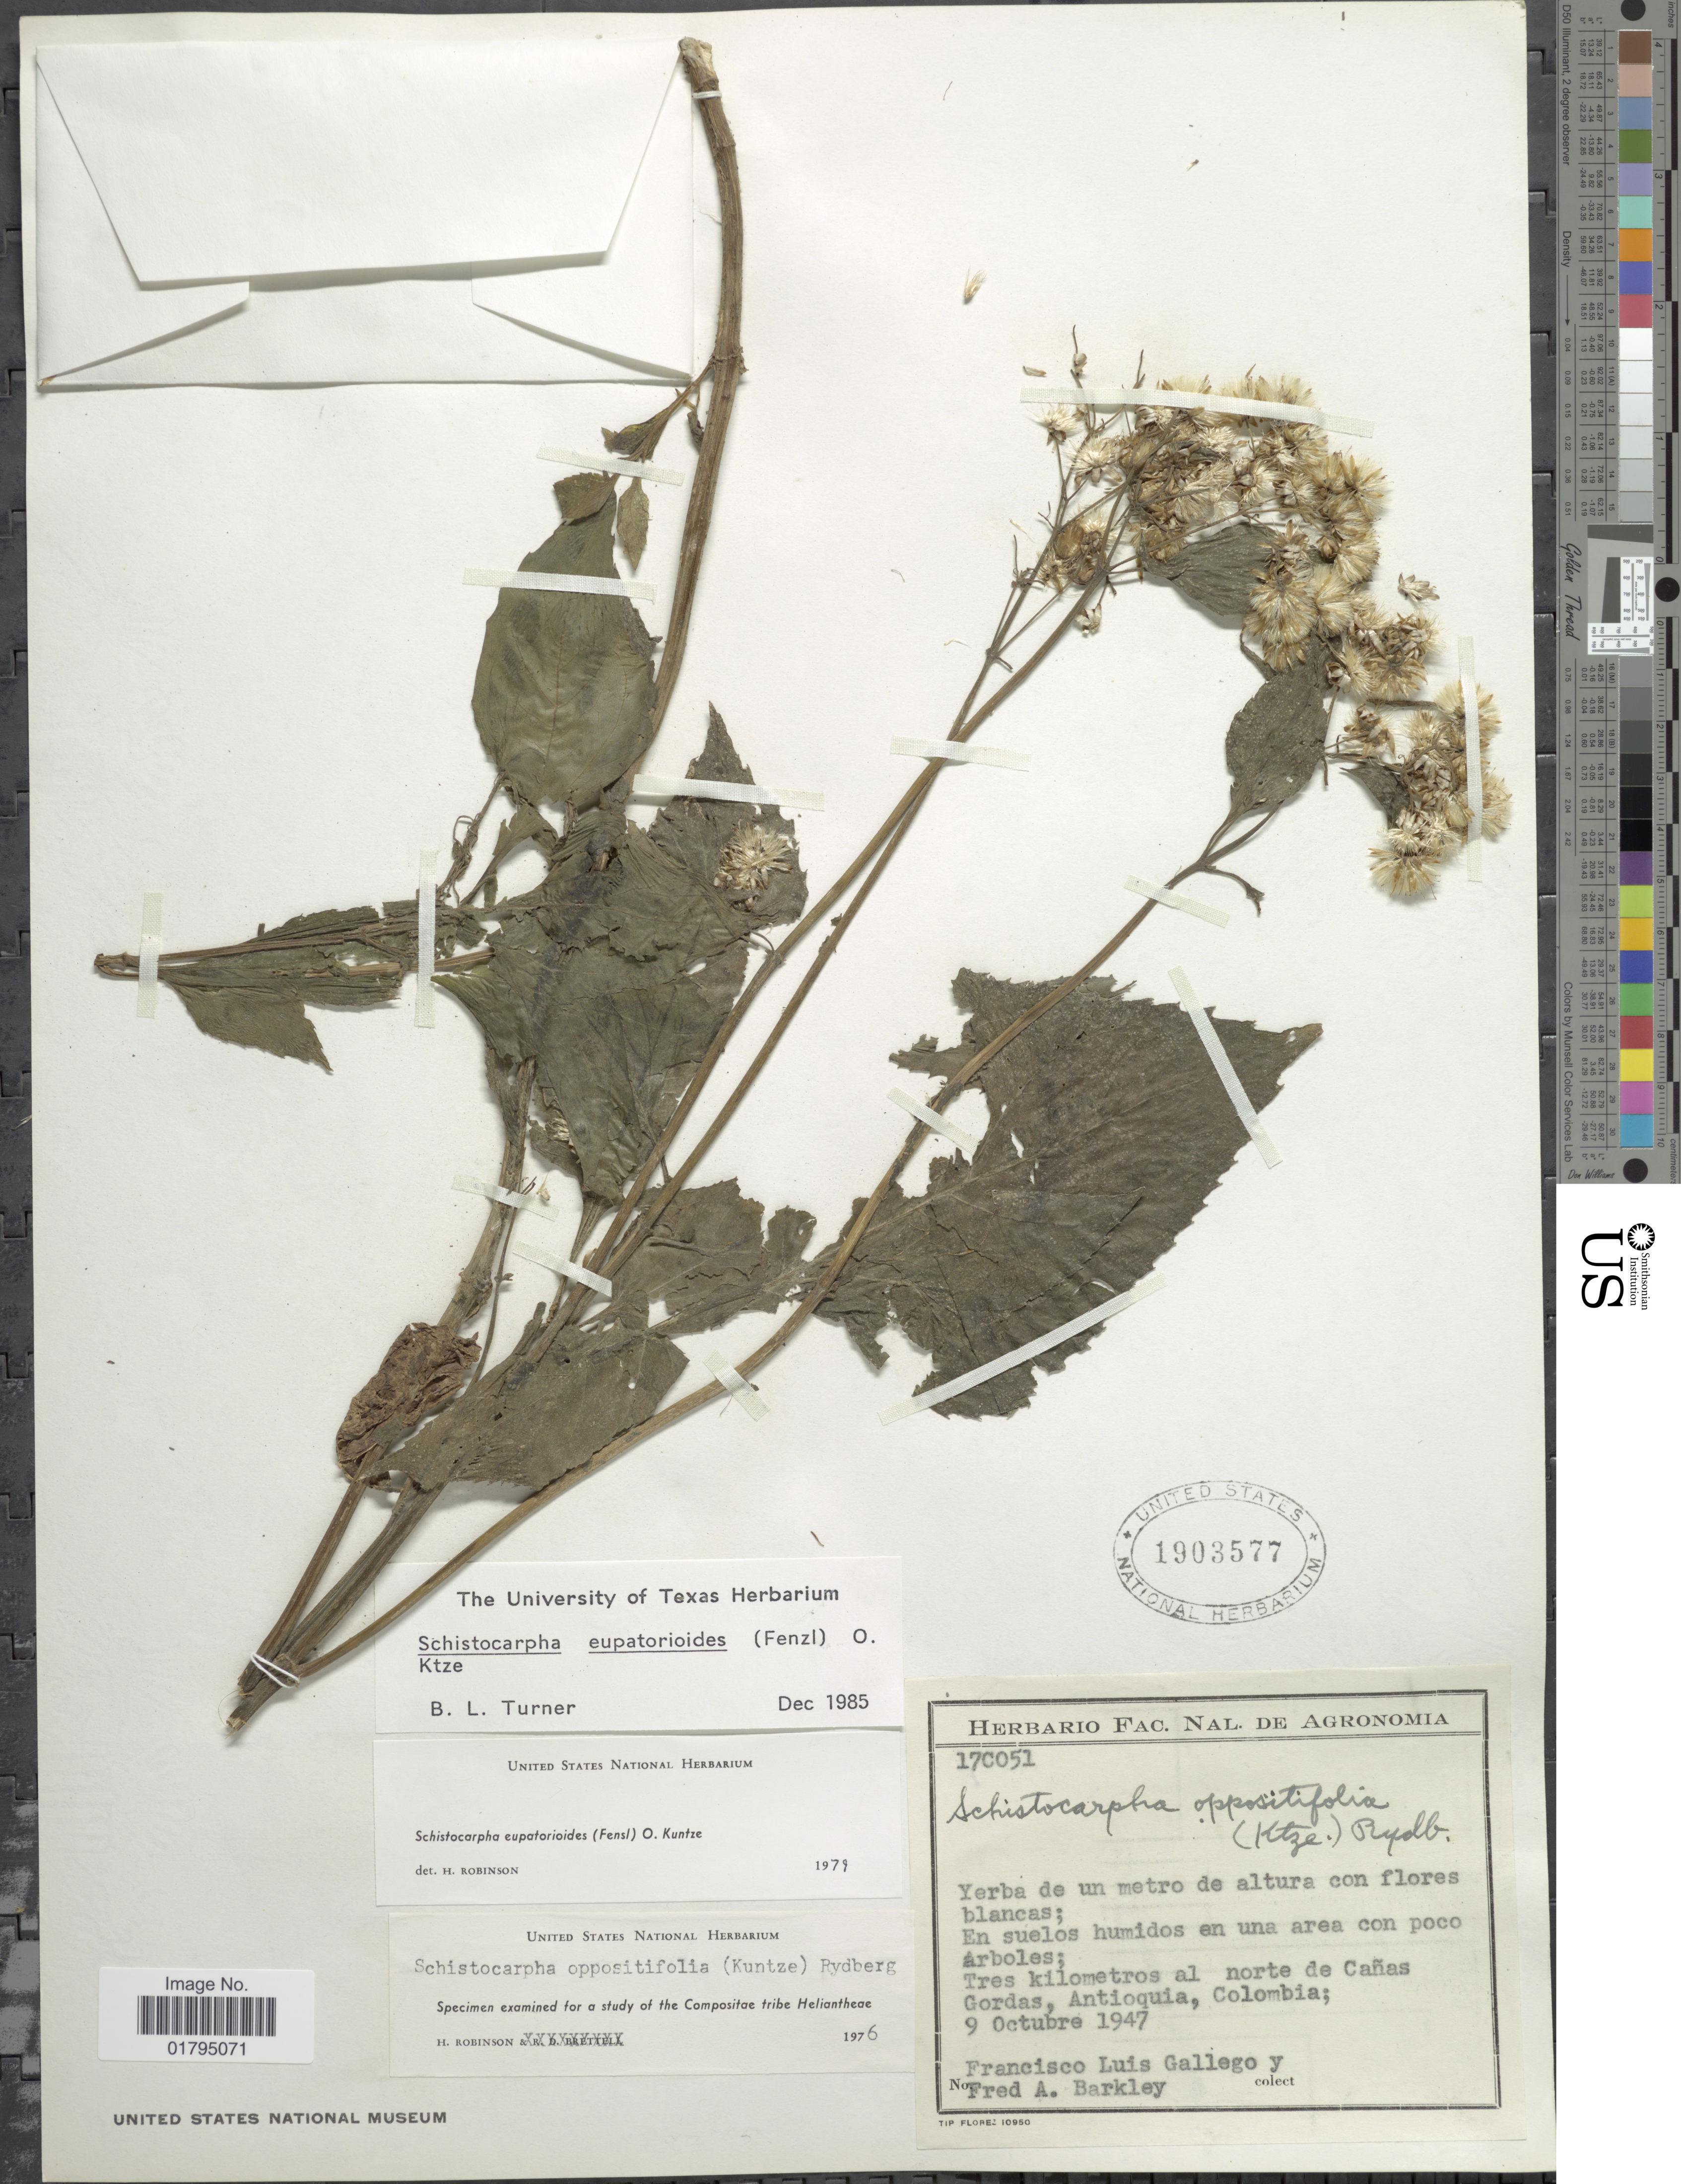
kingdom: Plantae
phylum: Tracheophyta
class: Magnoliopsida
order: Asterales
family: Asteraceae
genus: Schistocarpha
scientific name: Schistocarpha eupatorioides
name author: (Fenzl) Kuntze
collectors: F. Gallego & F. A. Barkley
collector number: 17C051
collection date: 1947-10-09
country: Colombia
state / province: Antioquia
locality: Tres Kilometros al norte de Canas Gordas, Antioquia, Colombia.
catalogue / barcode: US 1903577